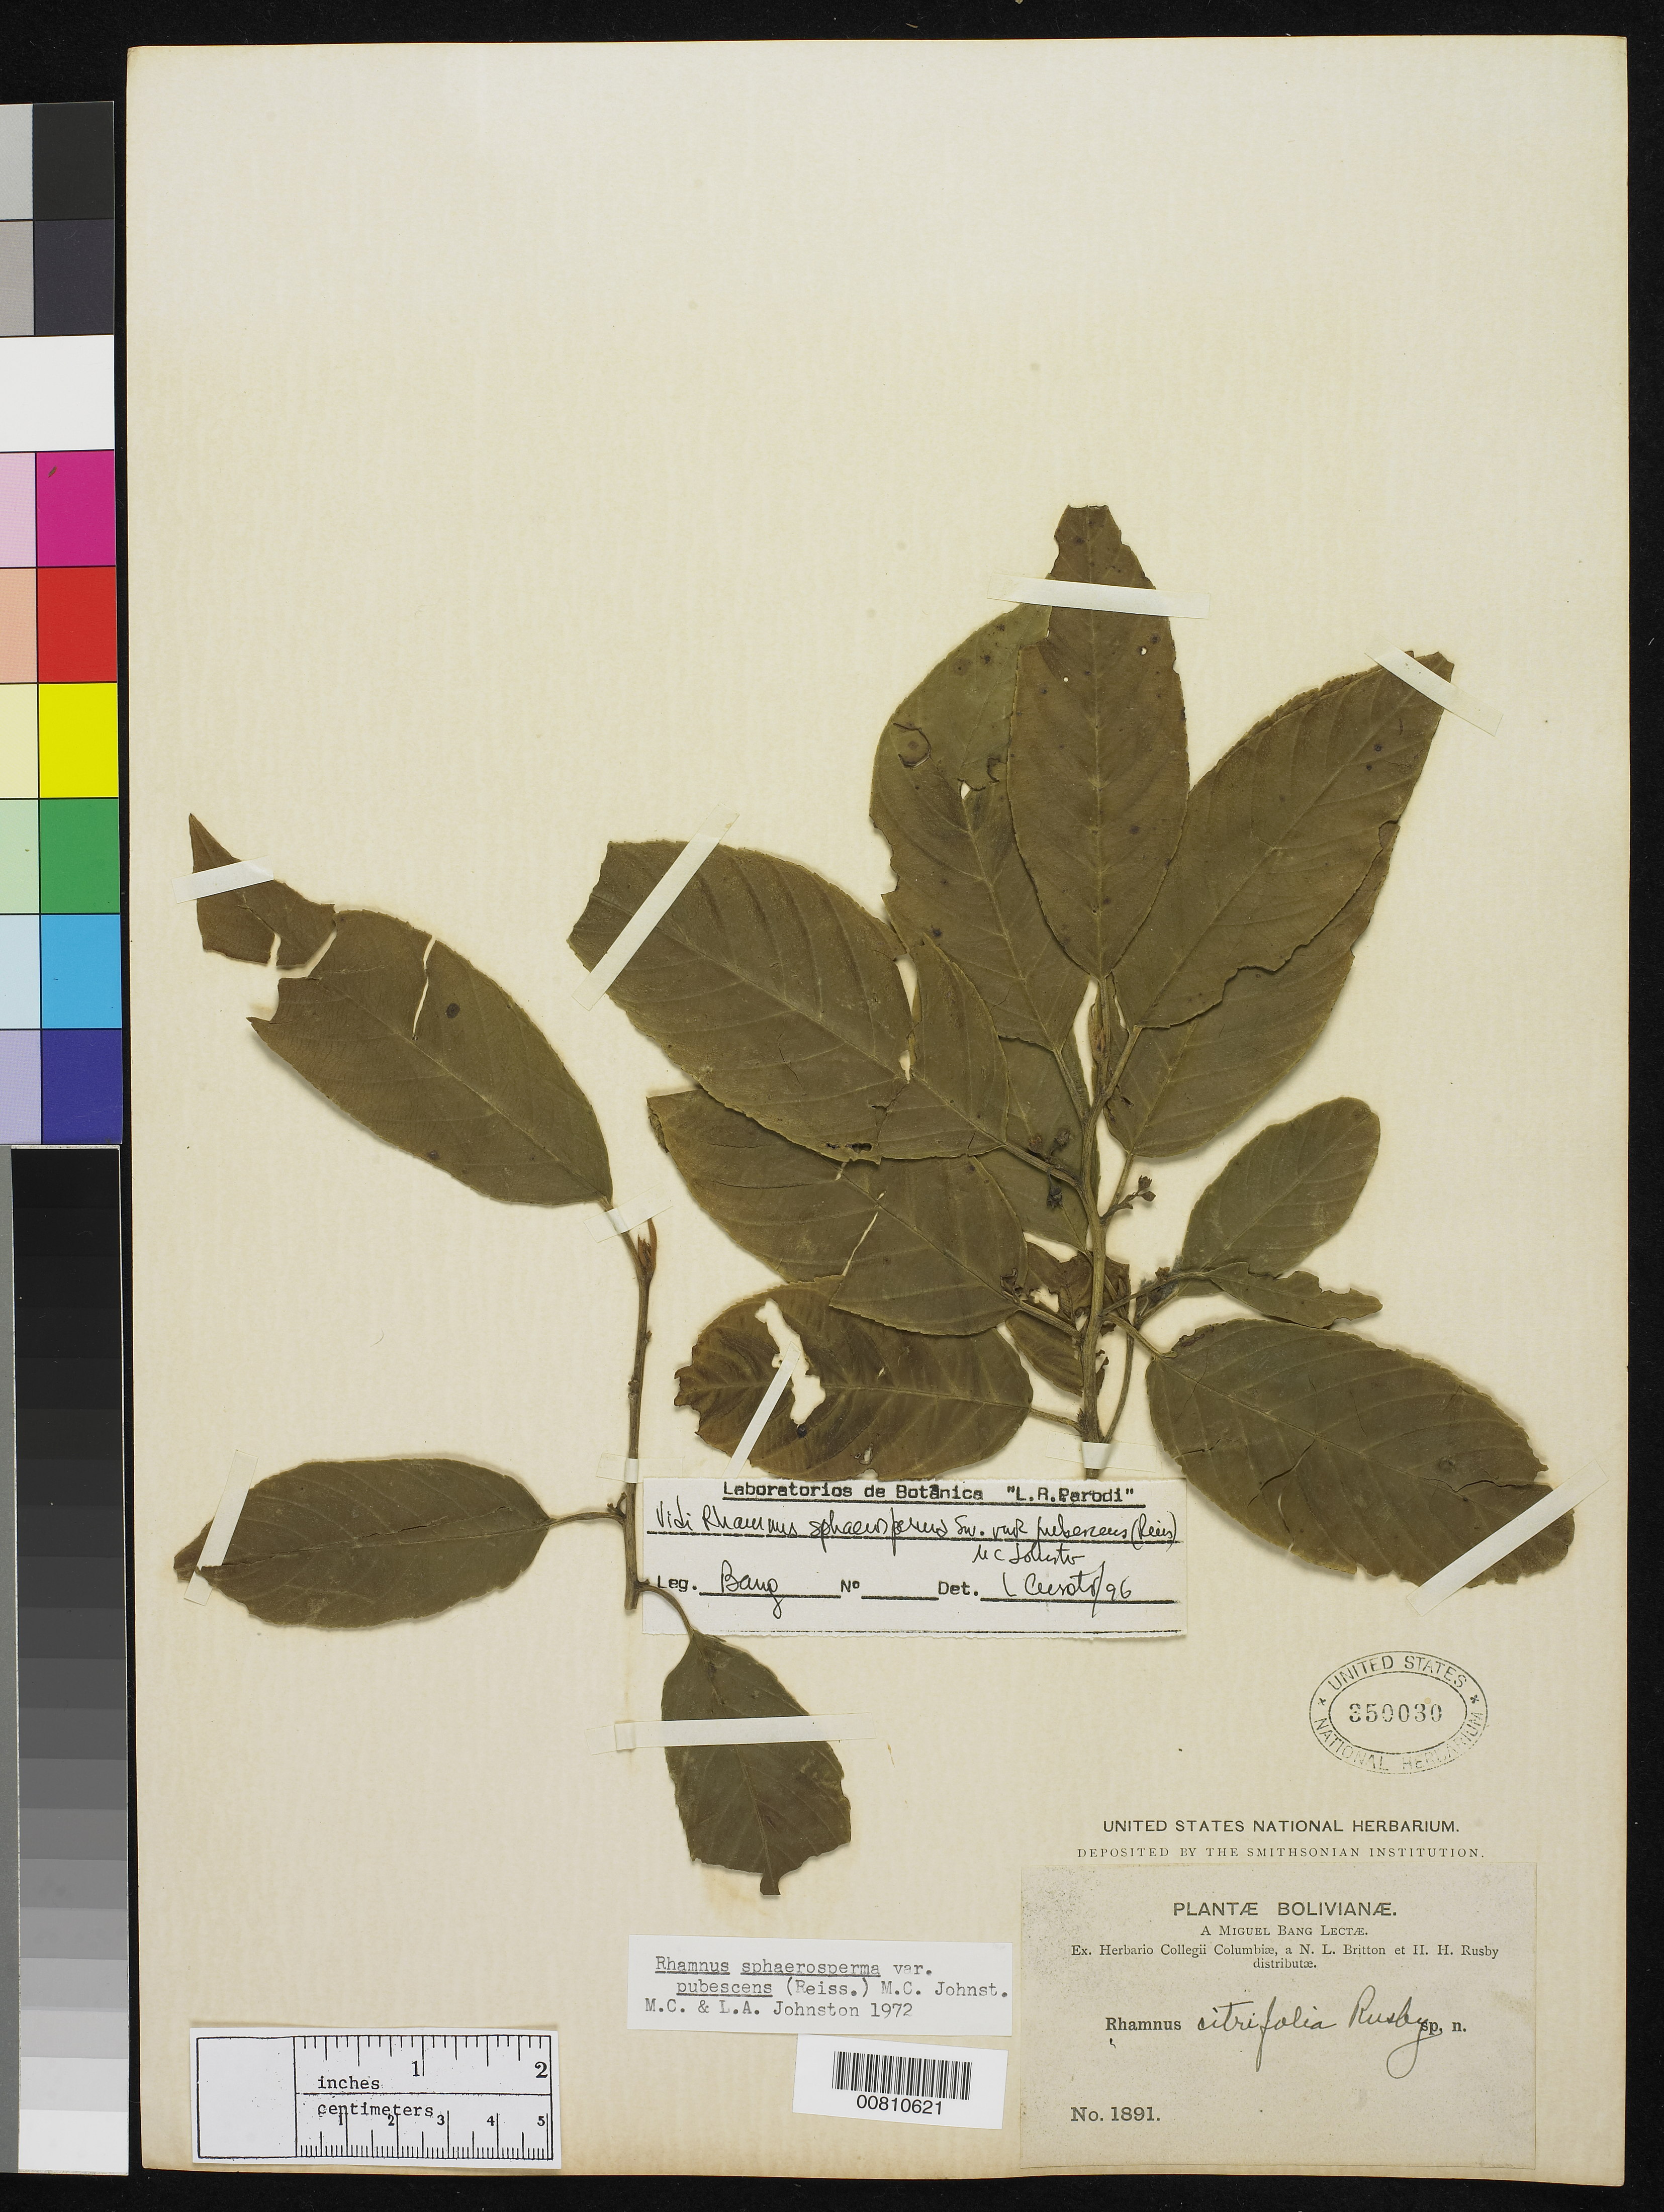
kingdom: Plantae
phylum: Tracheophyta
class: Magnoliopsida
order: Rosales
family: Rhamnaceae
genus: Rhamnus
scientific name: Rhamnus citrifolia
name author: Rusby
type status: Isotype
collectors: M. Bang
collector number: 1891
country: Bolivia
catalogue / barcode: US 350030